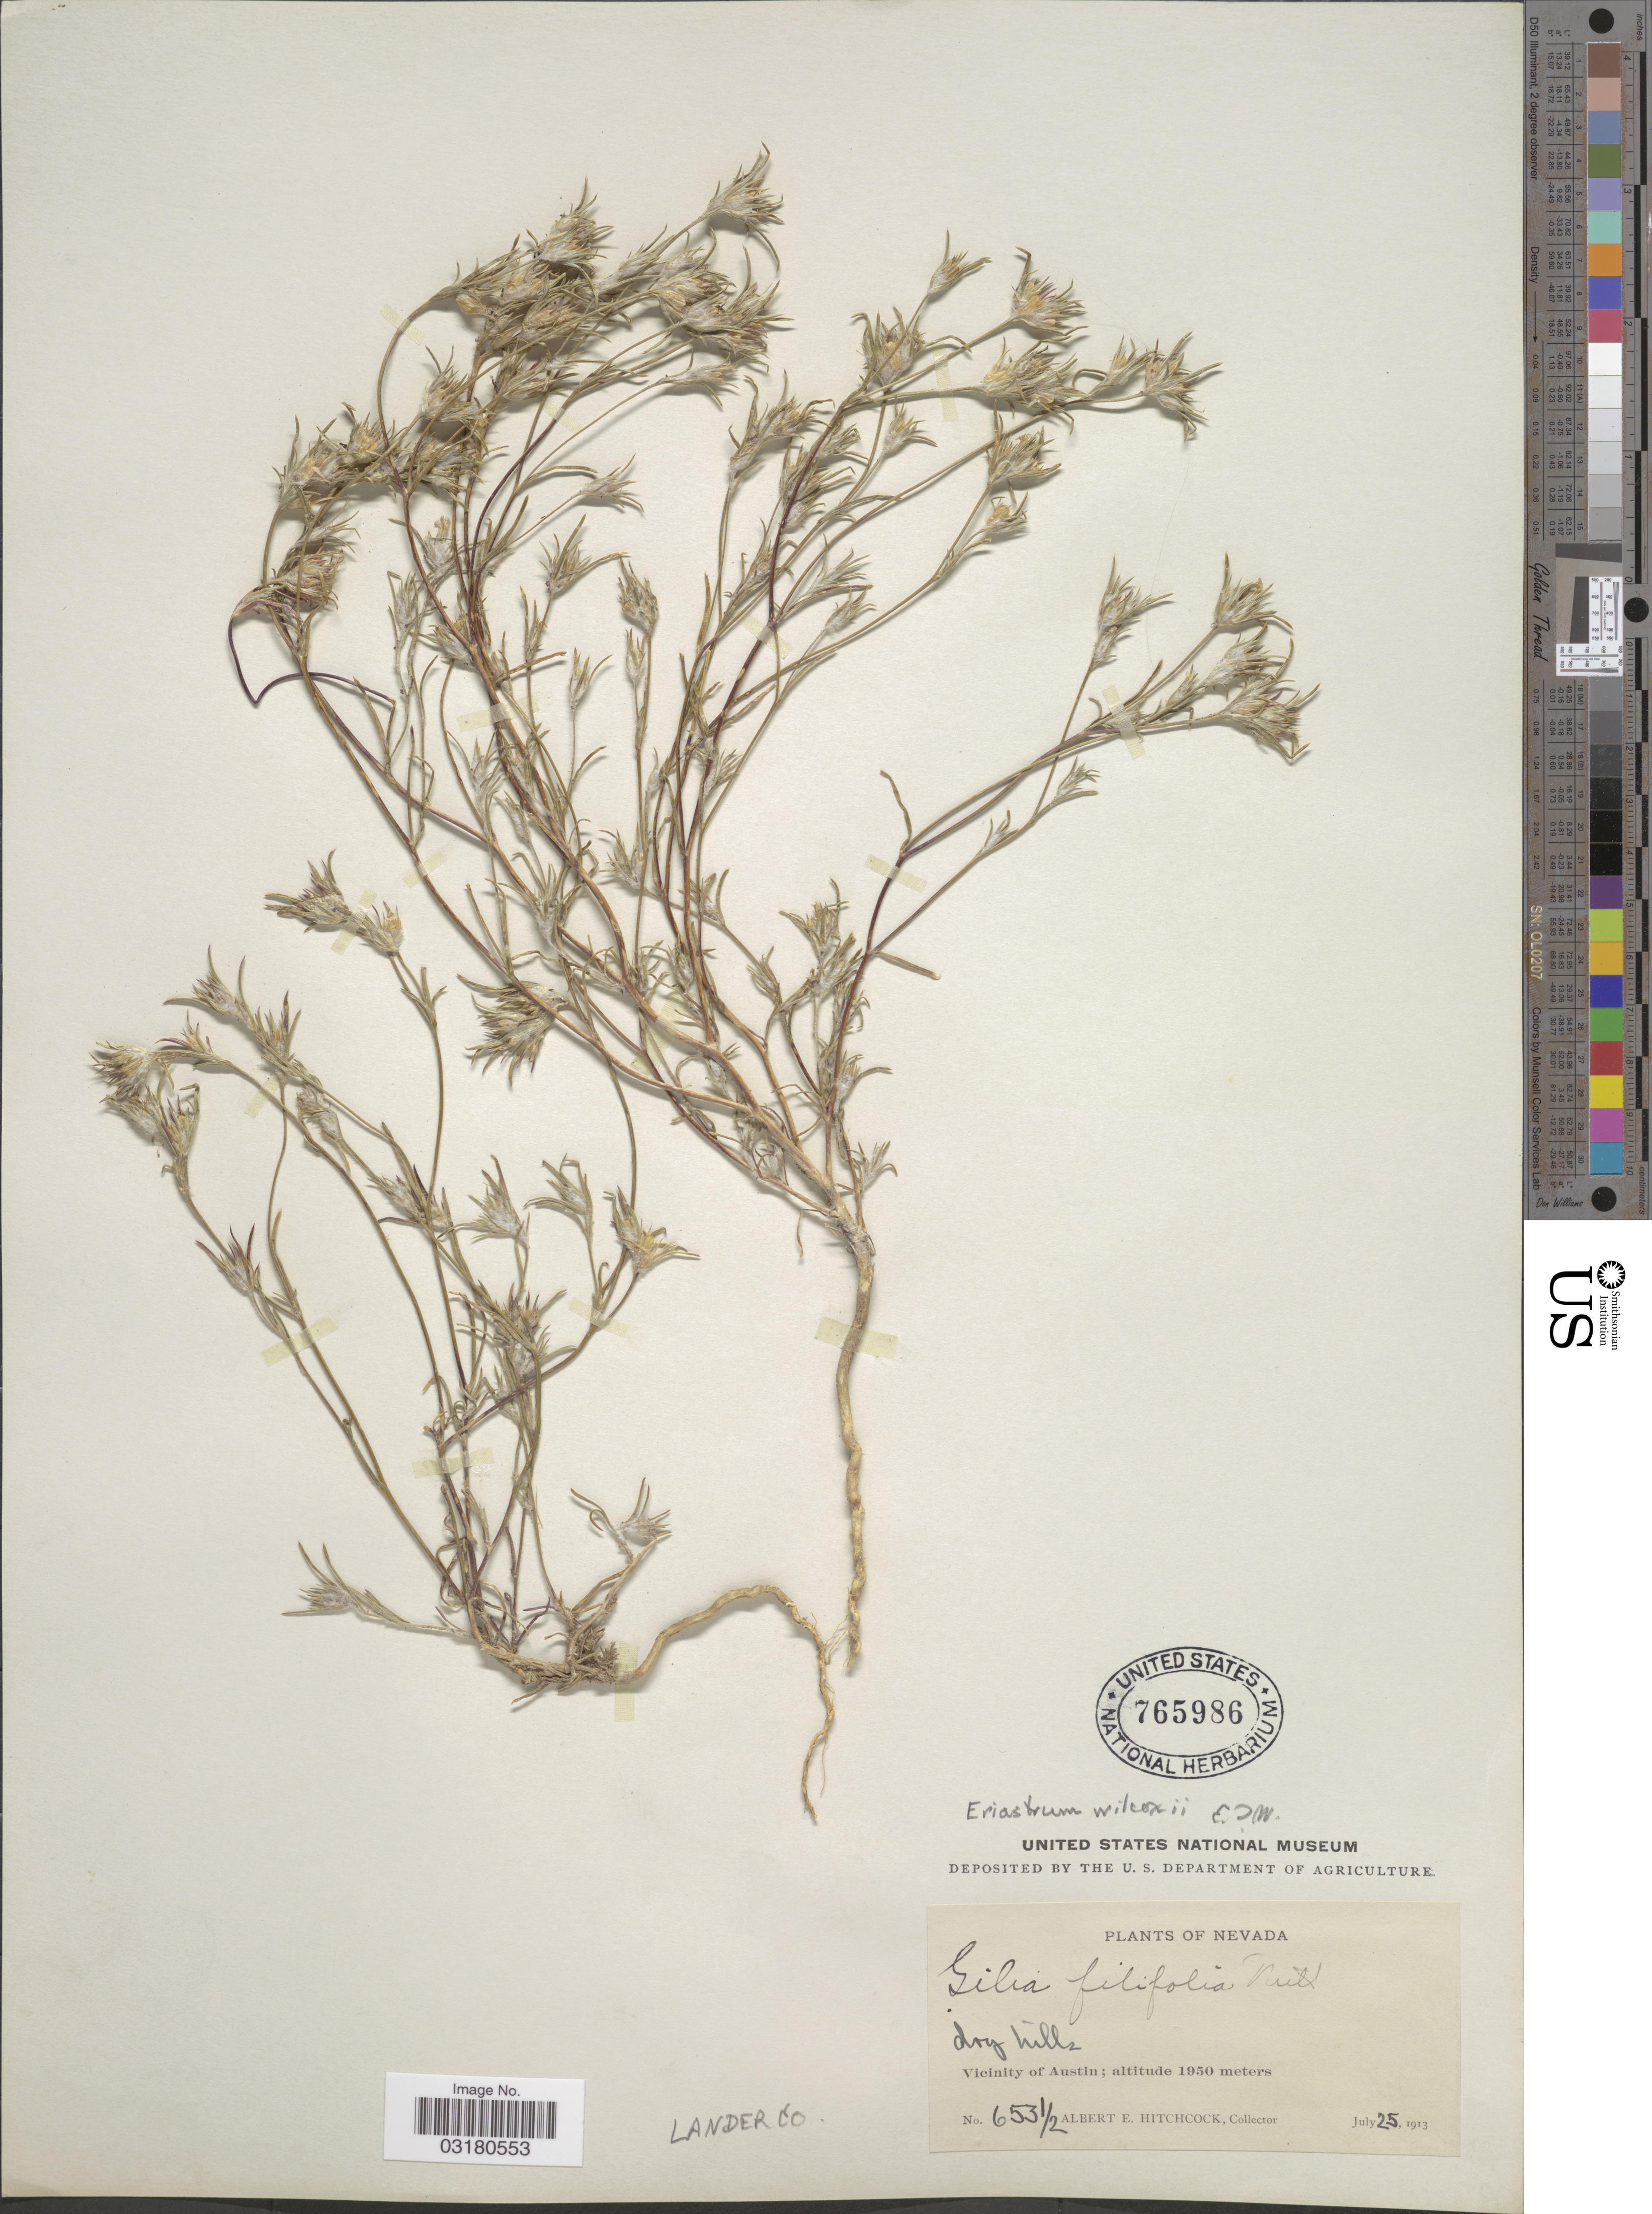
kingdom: Plantae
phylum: Tracheophyta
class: Magnoliopsida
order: Ericales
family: Polemoniaceae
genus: Eriastrum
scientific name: Eriastrum wilcoxii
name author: (A. Nelson) H. Mason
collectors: A. Hitchcock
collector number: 653½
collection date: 1913-07-25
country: United States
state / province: Nevada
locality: Lander Co. Vicinity of Austin.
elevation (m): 1950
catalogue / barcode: US 765986